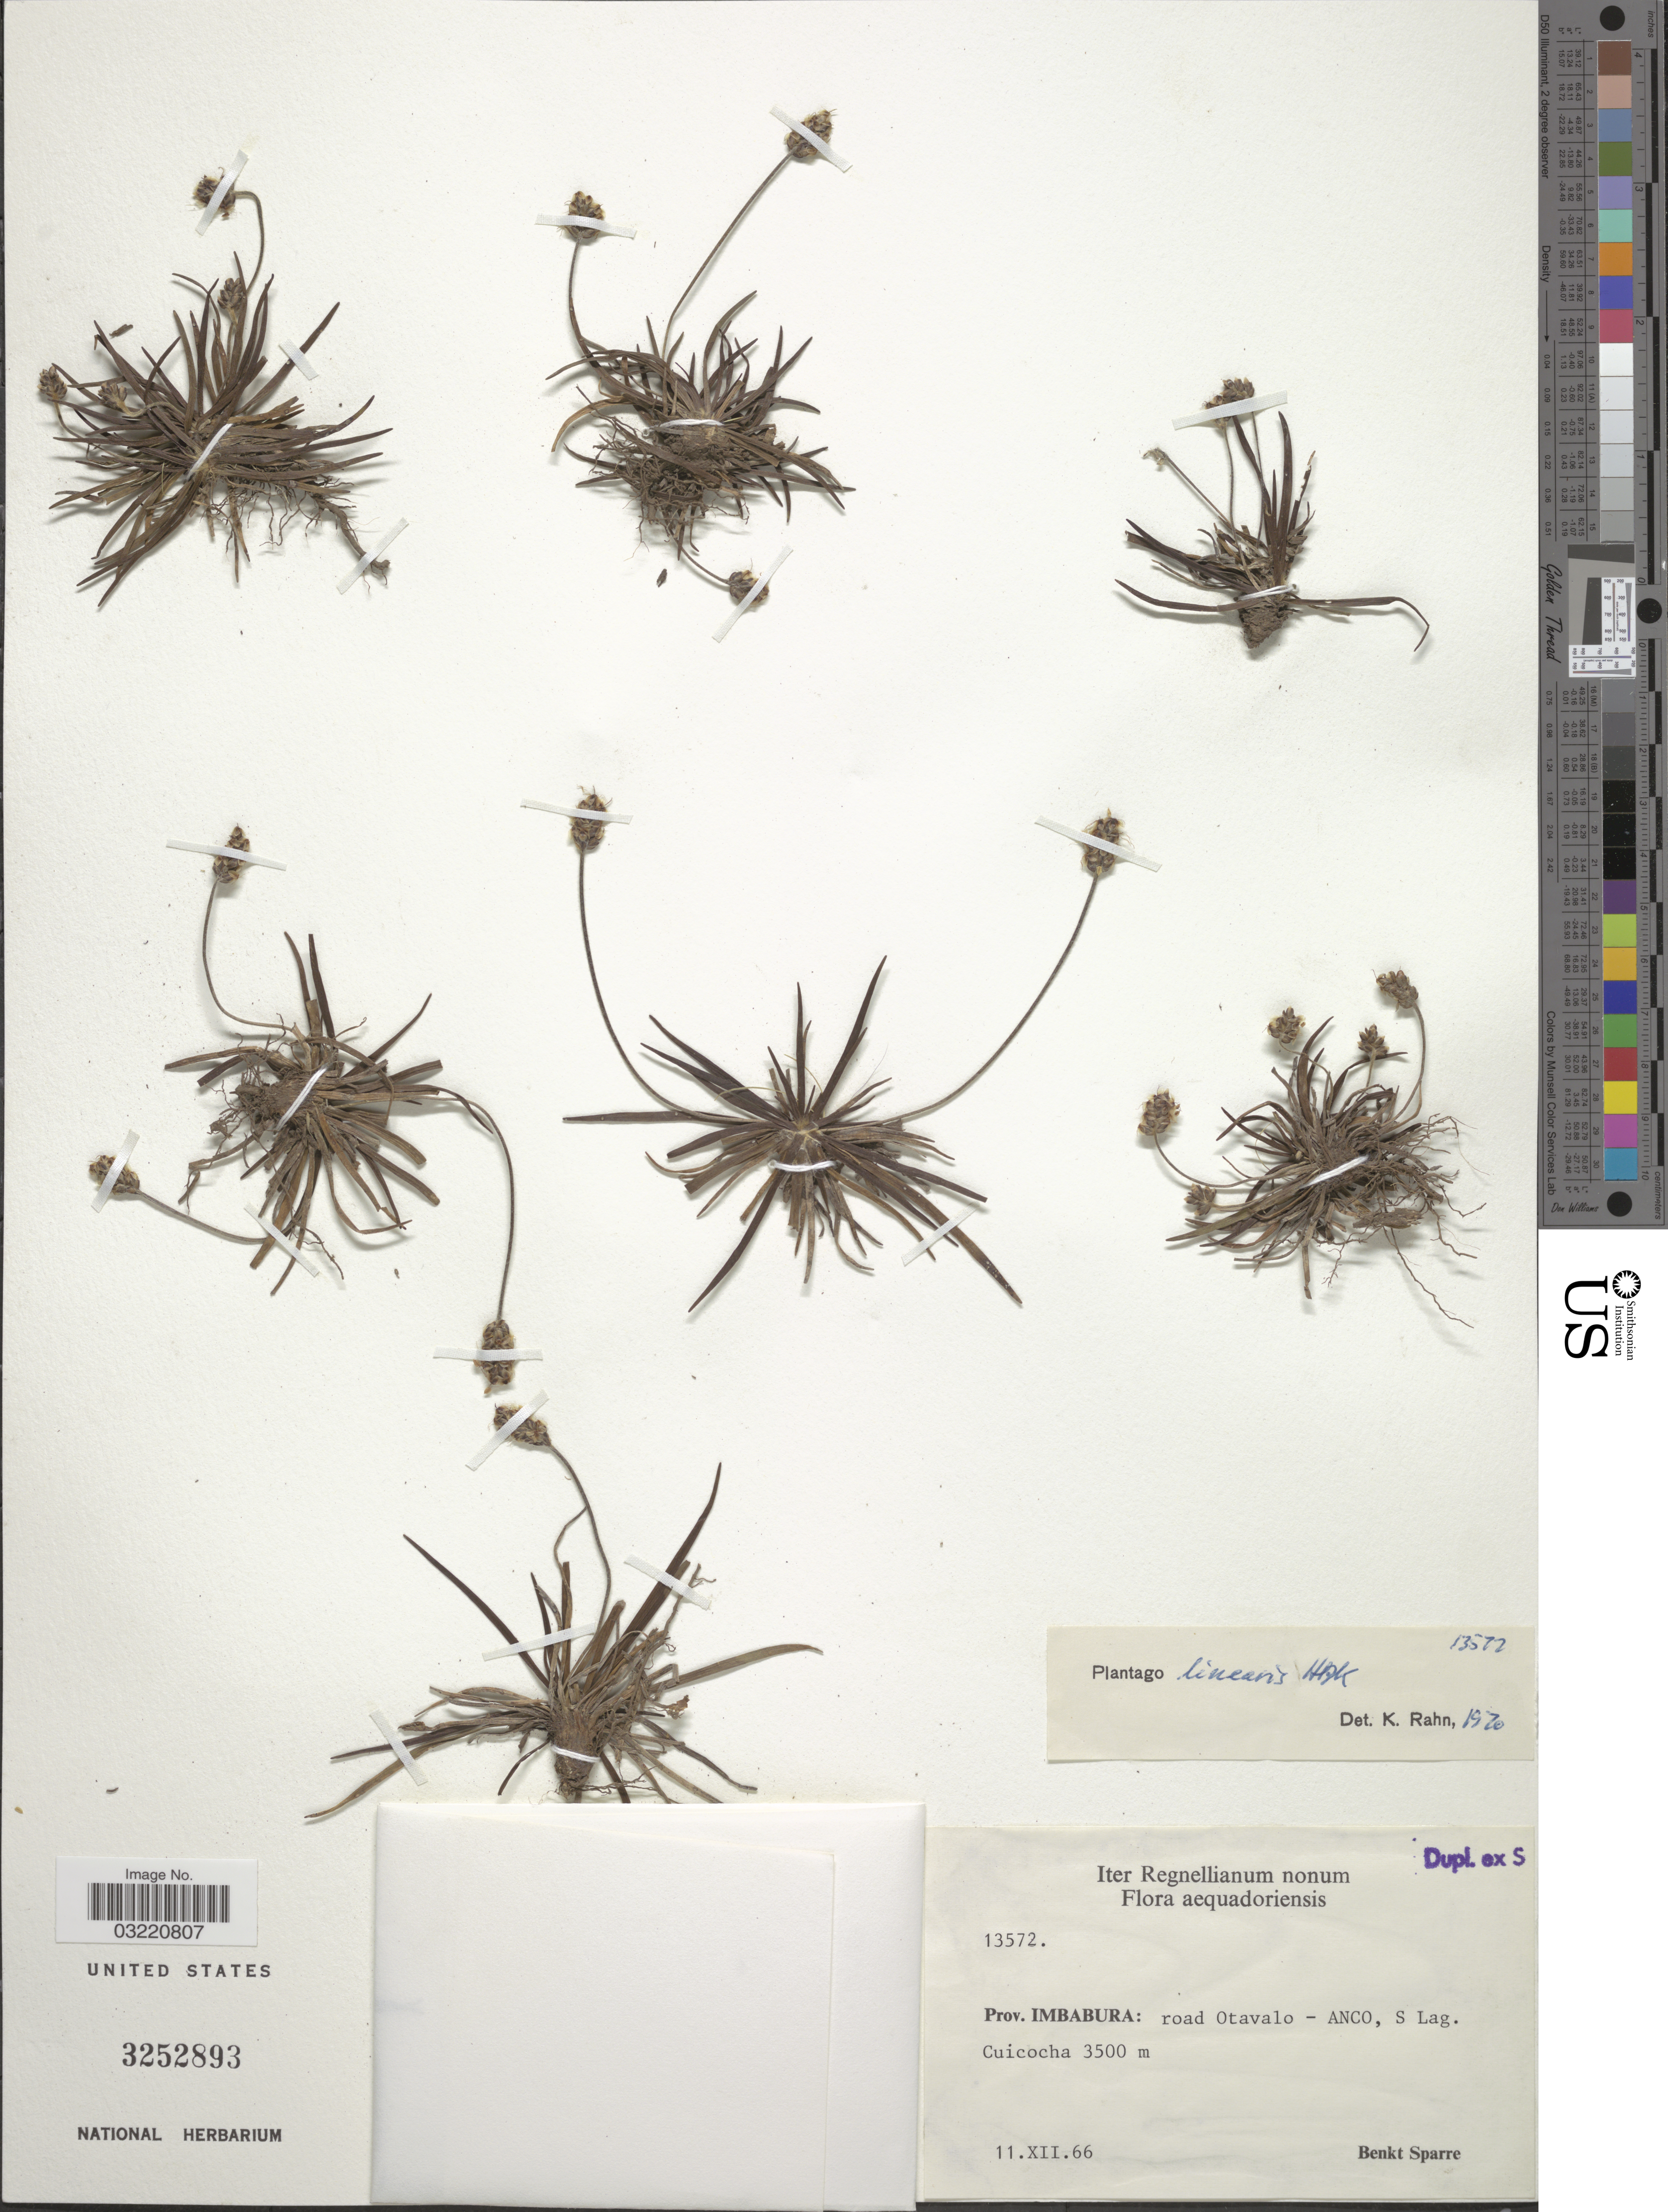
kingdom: Plantae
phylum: Tracheophyta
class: Magnoliopsida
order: Lamiales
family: Plantaginaceae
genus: Plantago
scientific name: Plantago linearis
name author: Kunth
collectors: B. Sparre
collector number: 13572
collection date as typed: Transcribed d/m/y: 11/12/66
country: Ecuador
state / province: Imbabura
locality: Road Otavalo - ANCO, S Lag. Cuicocha.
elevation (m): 3500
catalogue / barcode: US 3252893